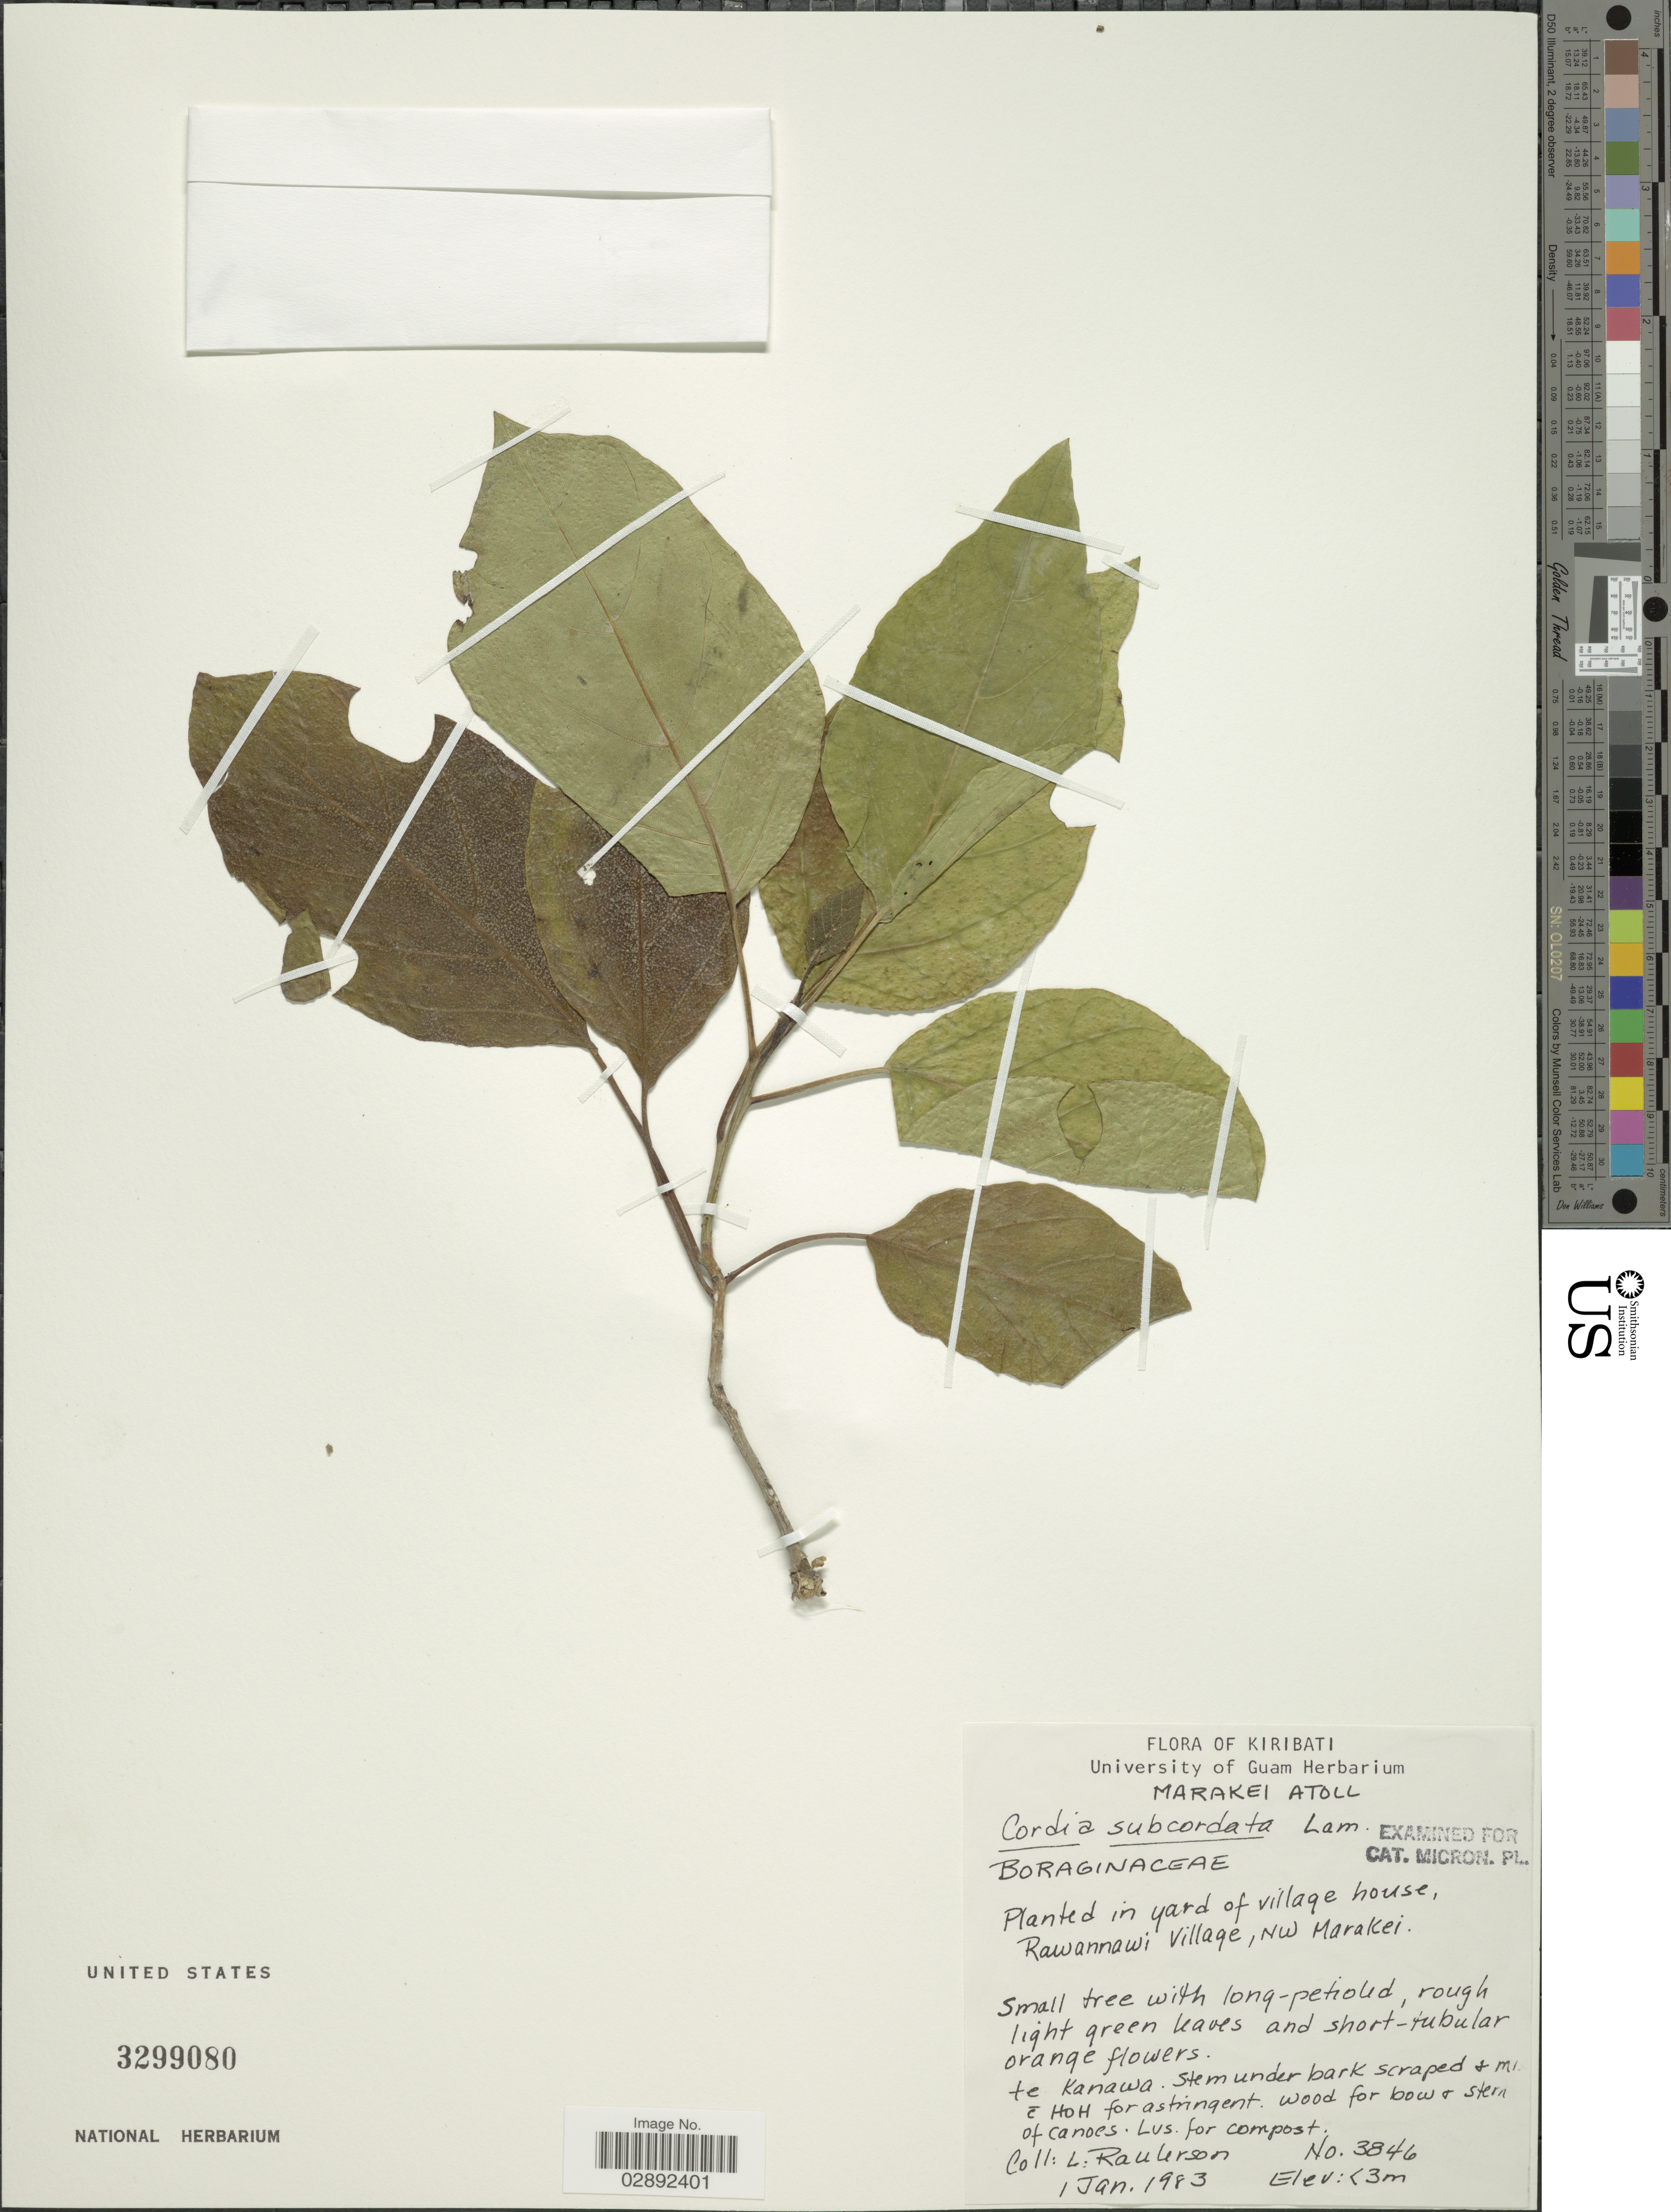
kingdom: Plantae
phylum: Tracheophyta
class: Magnoliopsida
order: Boraginales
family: Cordiaceae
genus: Cordia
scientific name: Cordia subcordata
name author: Lam.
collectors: L. Raulerson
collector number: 3846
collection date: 1983-01-01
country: Kiribati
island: Marakei Atoll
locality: Marakei Atoll. In yard of village house, Rawannawi Village, NW Marakei.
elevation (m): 3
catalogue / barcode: US 3299080